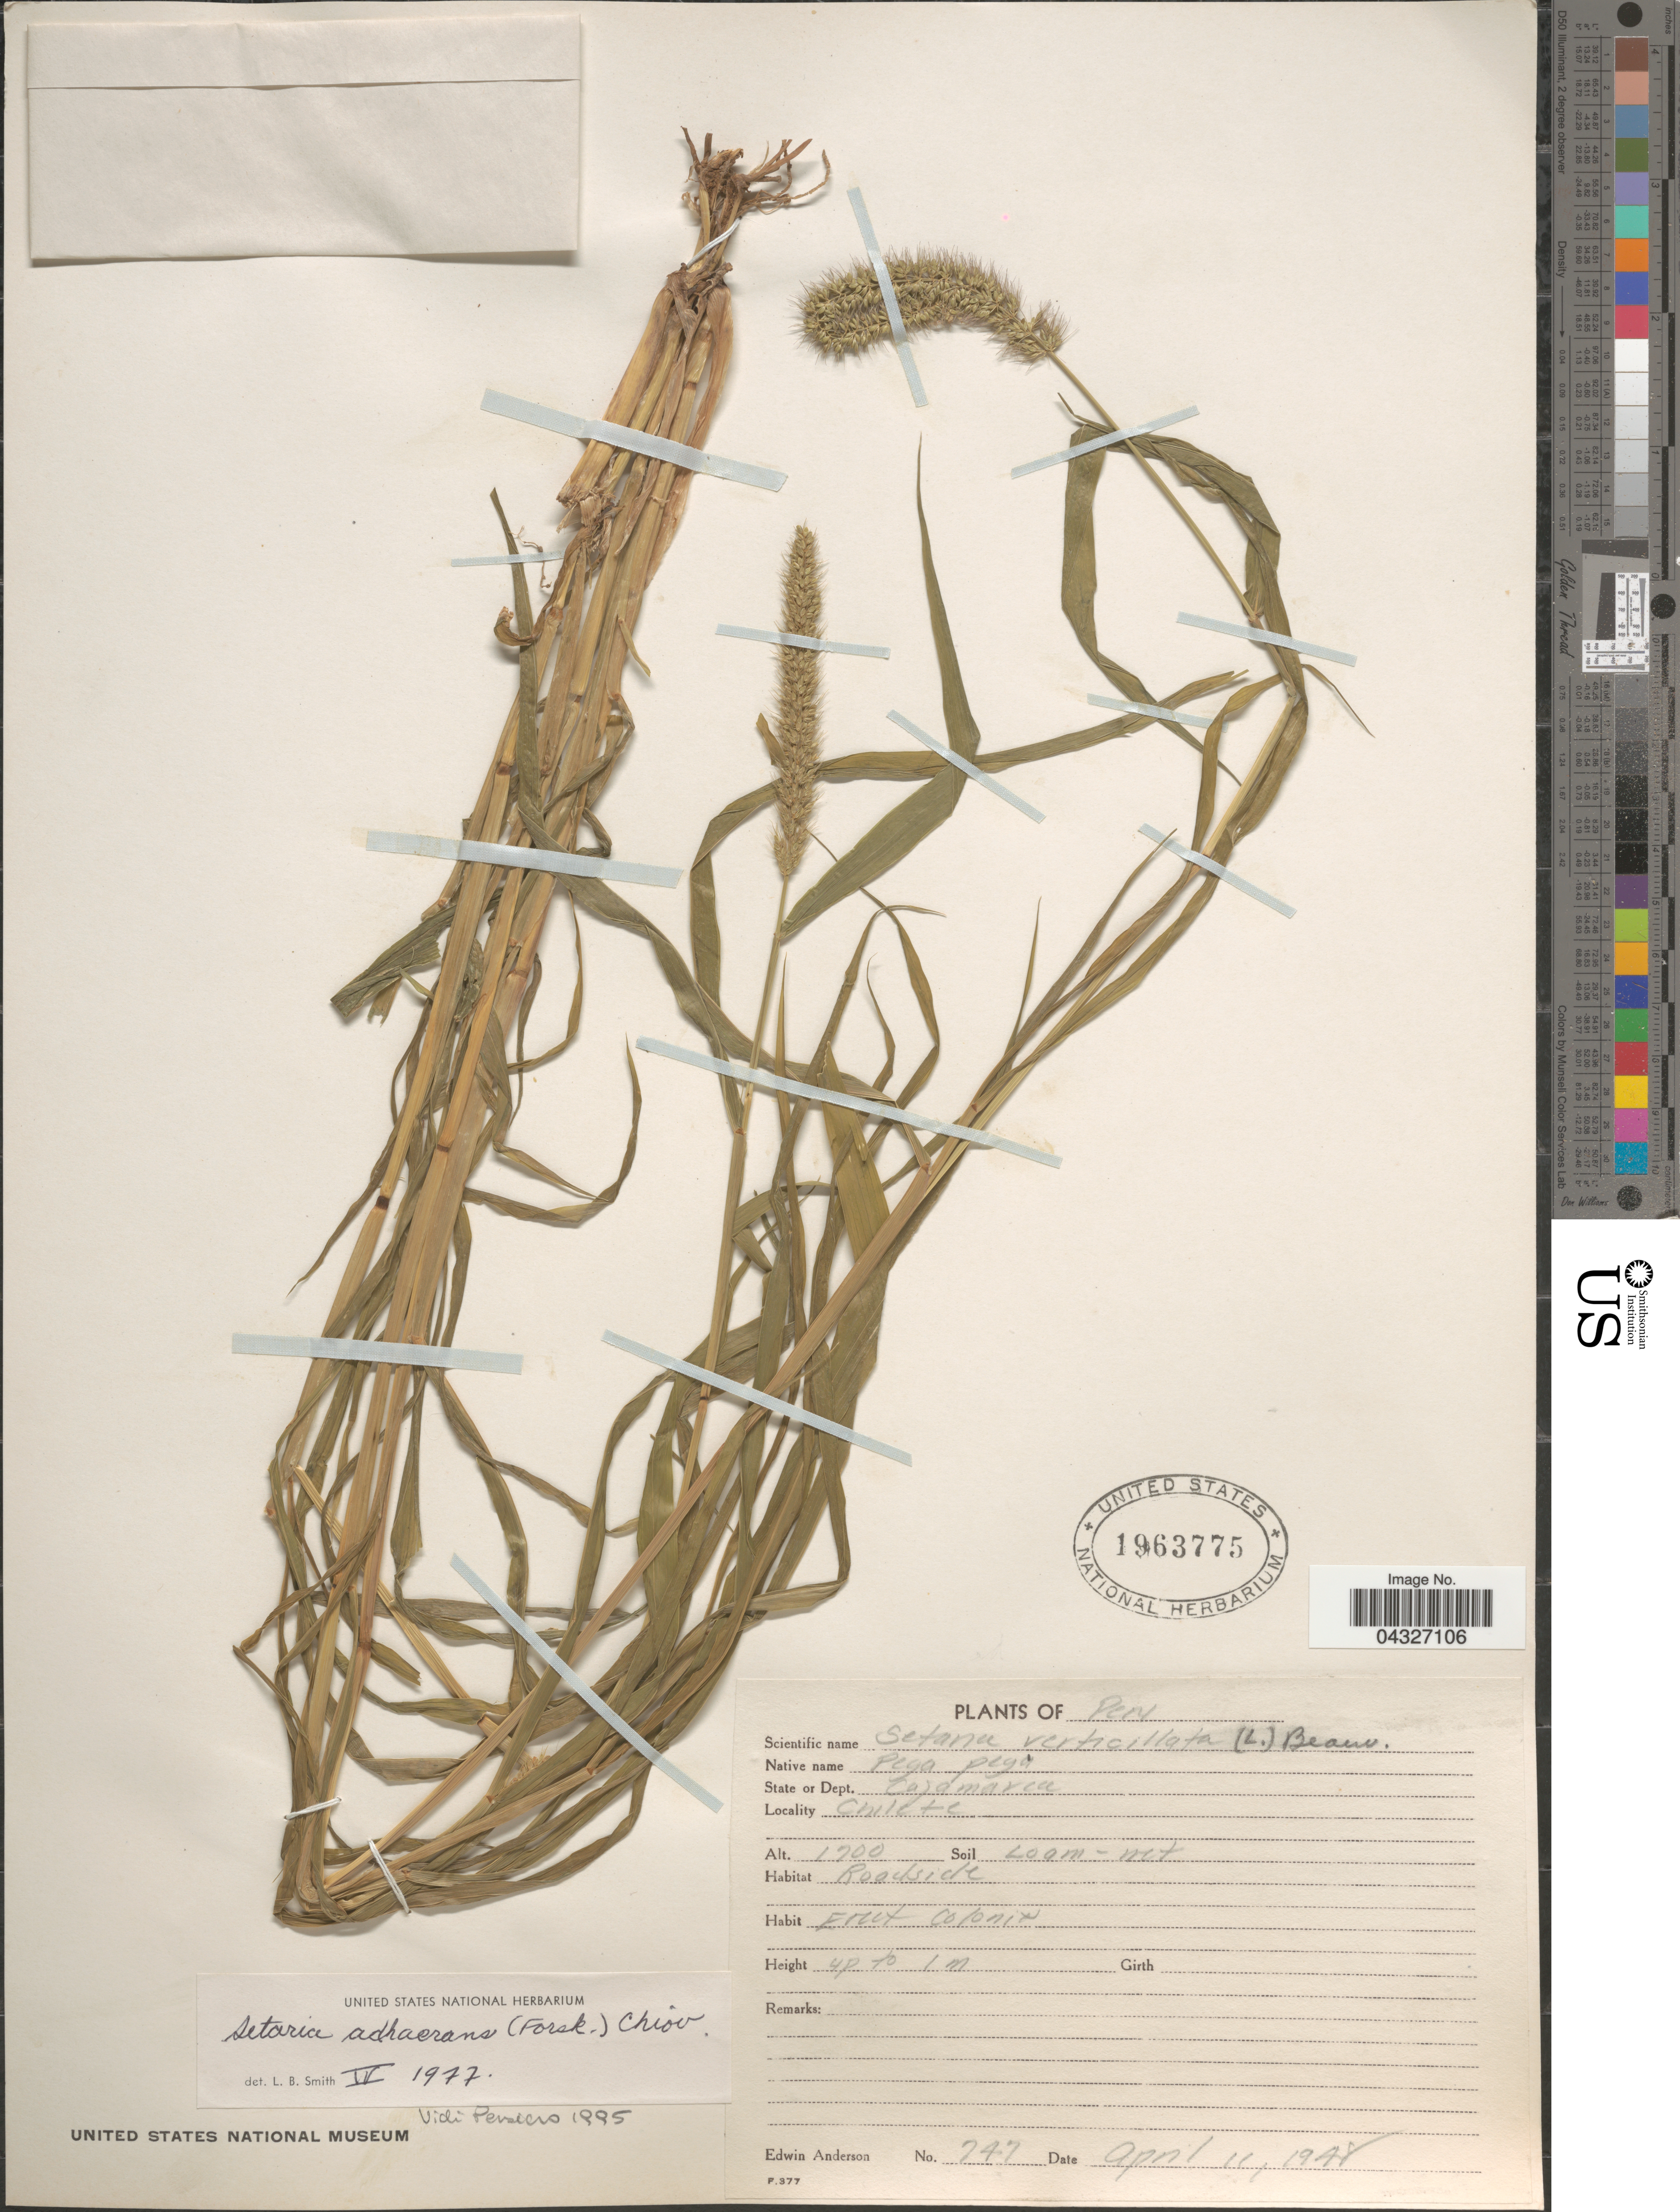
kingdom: Plantae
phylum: Tracheophyta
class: Liliopsida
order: Poales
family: Poaceae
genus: Setaria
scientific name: Setaria adhaerens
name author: (Forssk.) Chiov.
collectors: E. Anderson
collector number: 247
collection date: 1948-04-11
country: Peru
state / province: Cajamarca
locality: Dept. Cajamarca. Chilete.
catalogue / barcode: US 1963775